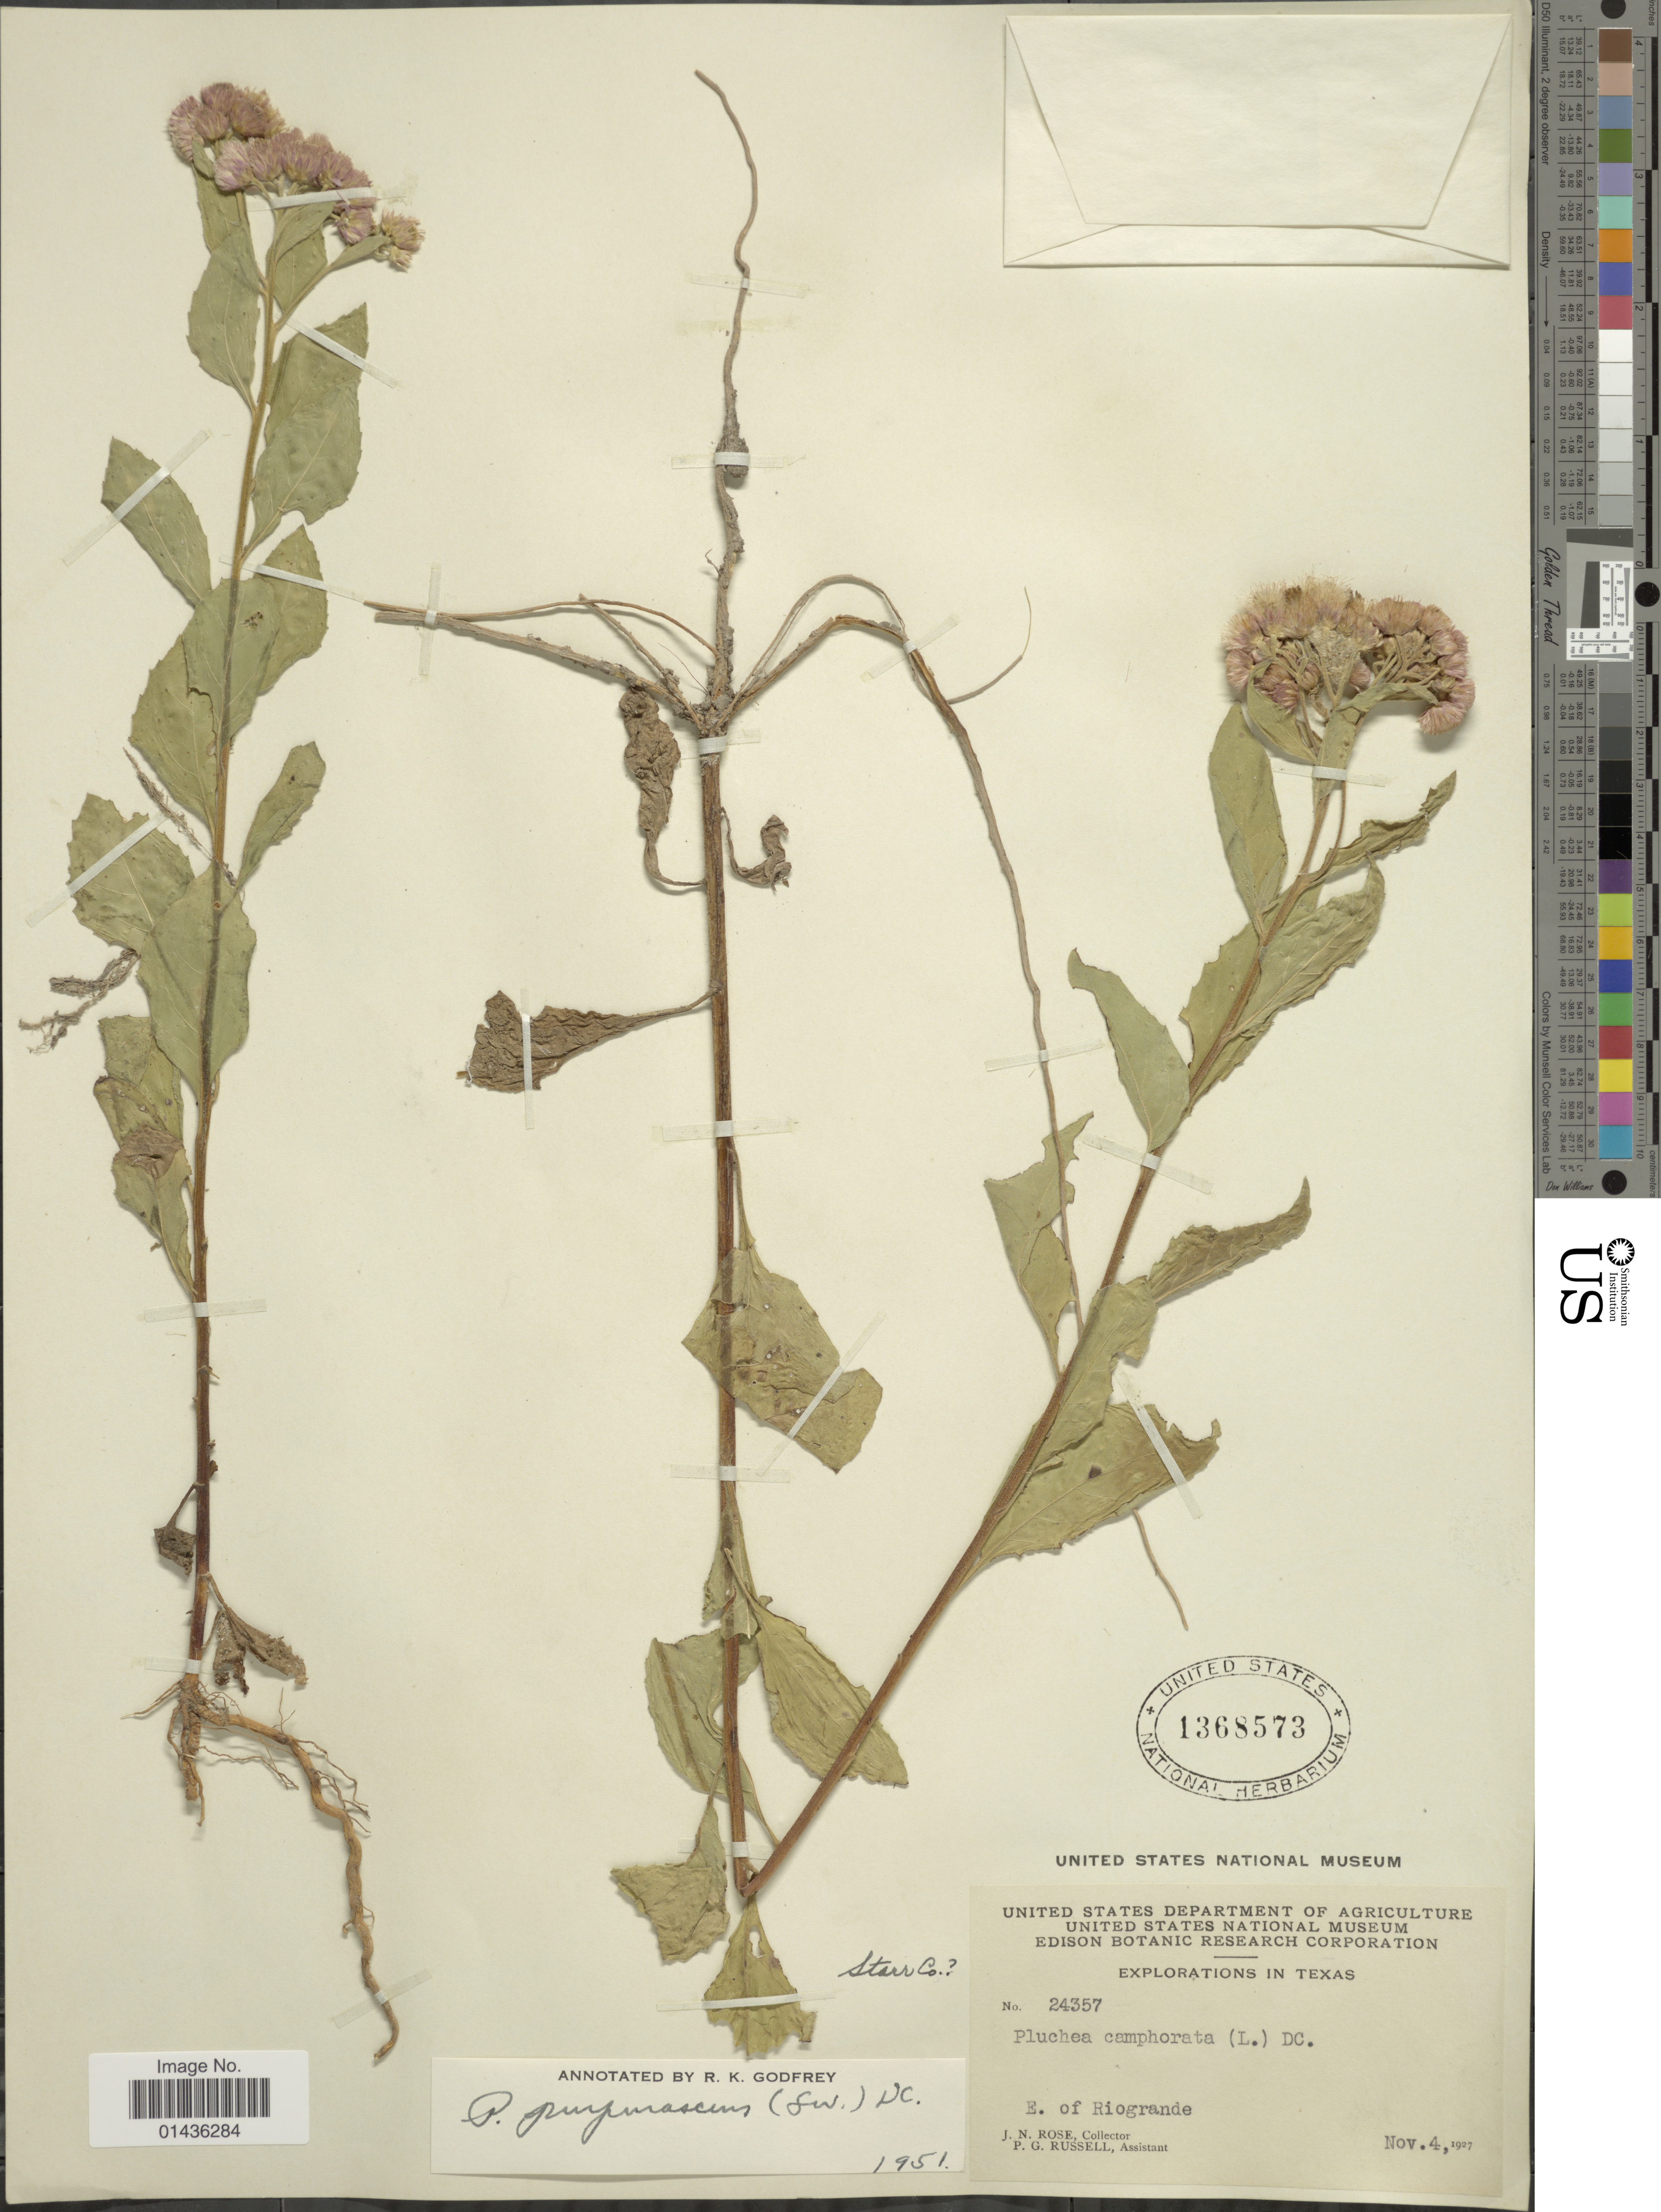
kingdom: Plantae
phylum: Tracheophyta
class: Magnoliopsida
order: Asterales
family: Asteraceae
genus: Pluchea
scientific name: Pluchea odorata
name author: (L.) Cass.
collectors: J. N. Rose & P. G. Russell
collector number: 24357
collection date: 1927-11-04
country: United States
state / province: Texas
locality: E. of Riogrande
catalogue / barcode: US 1368573